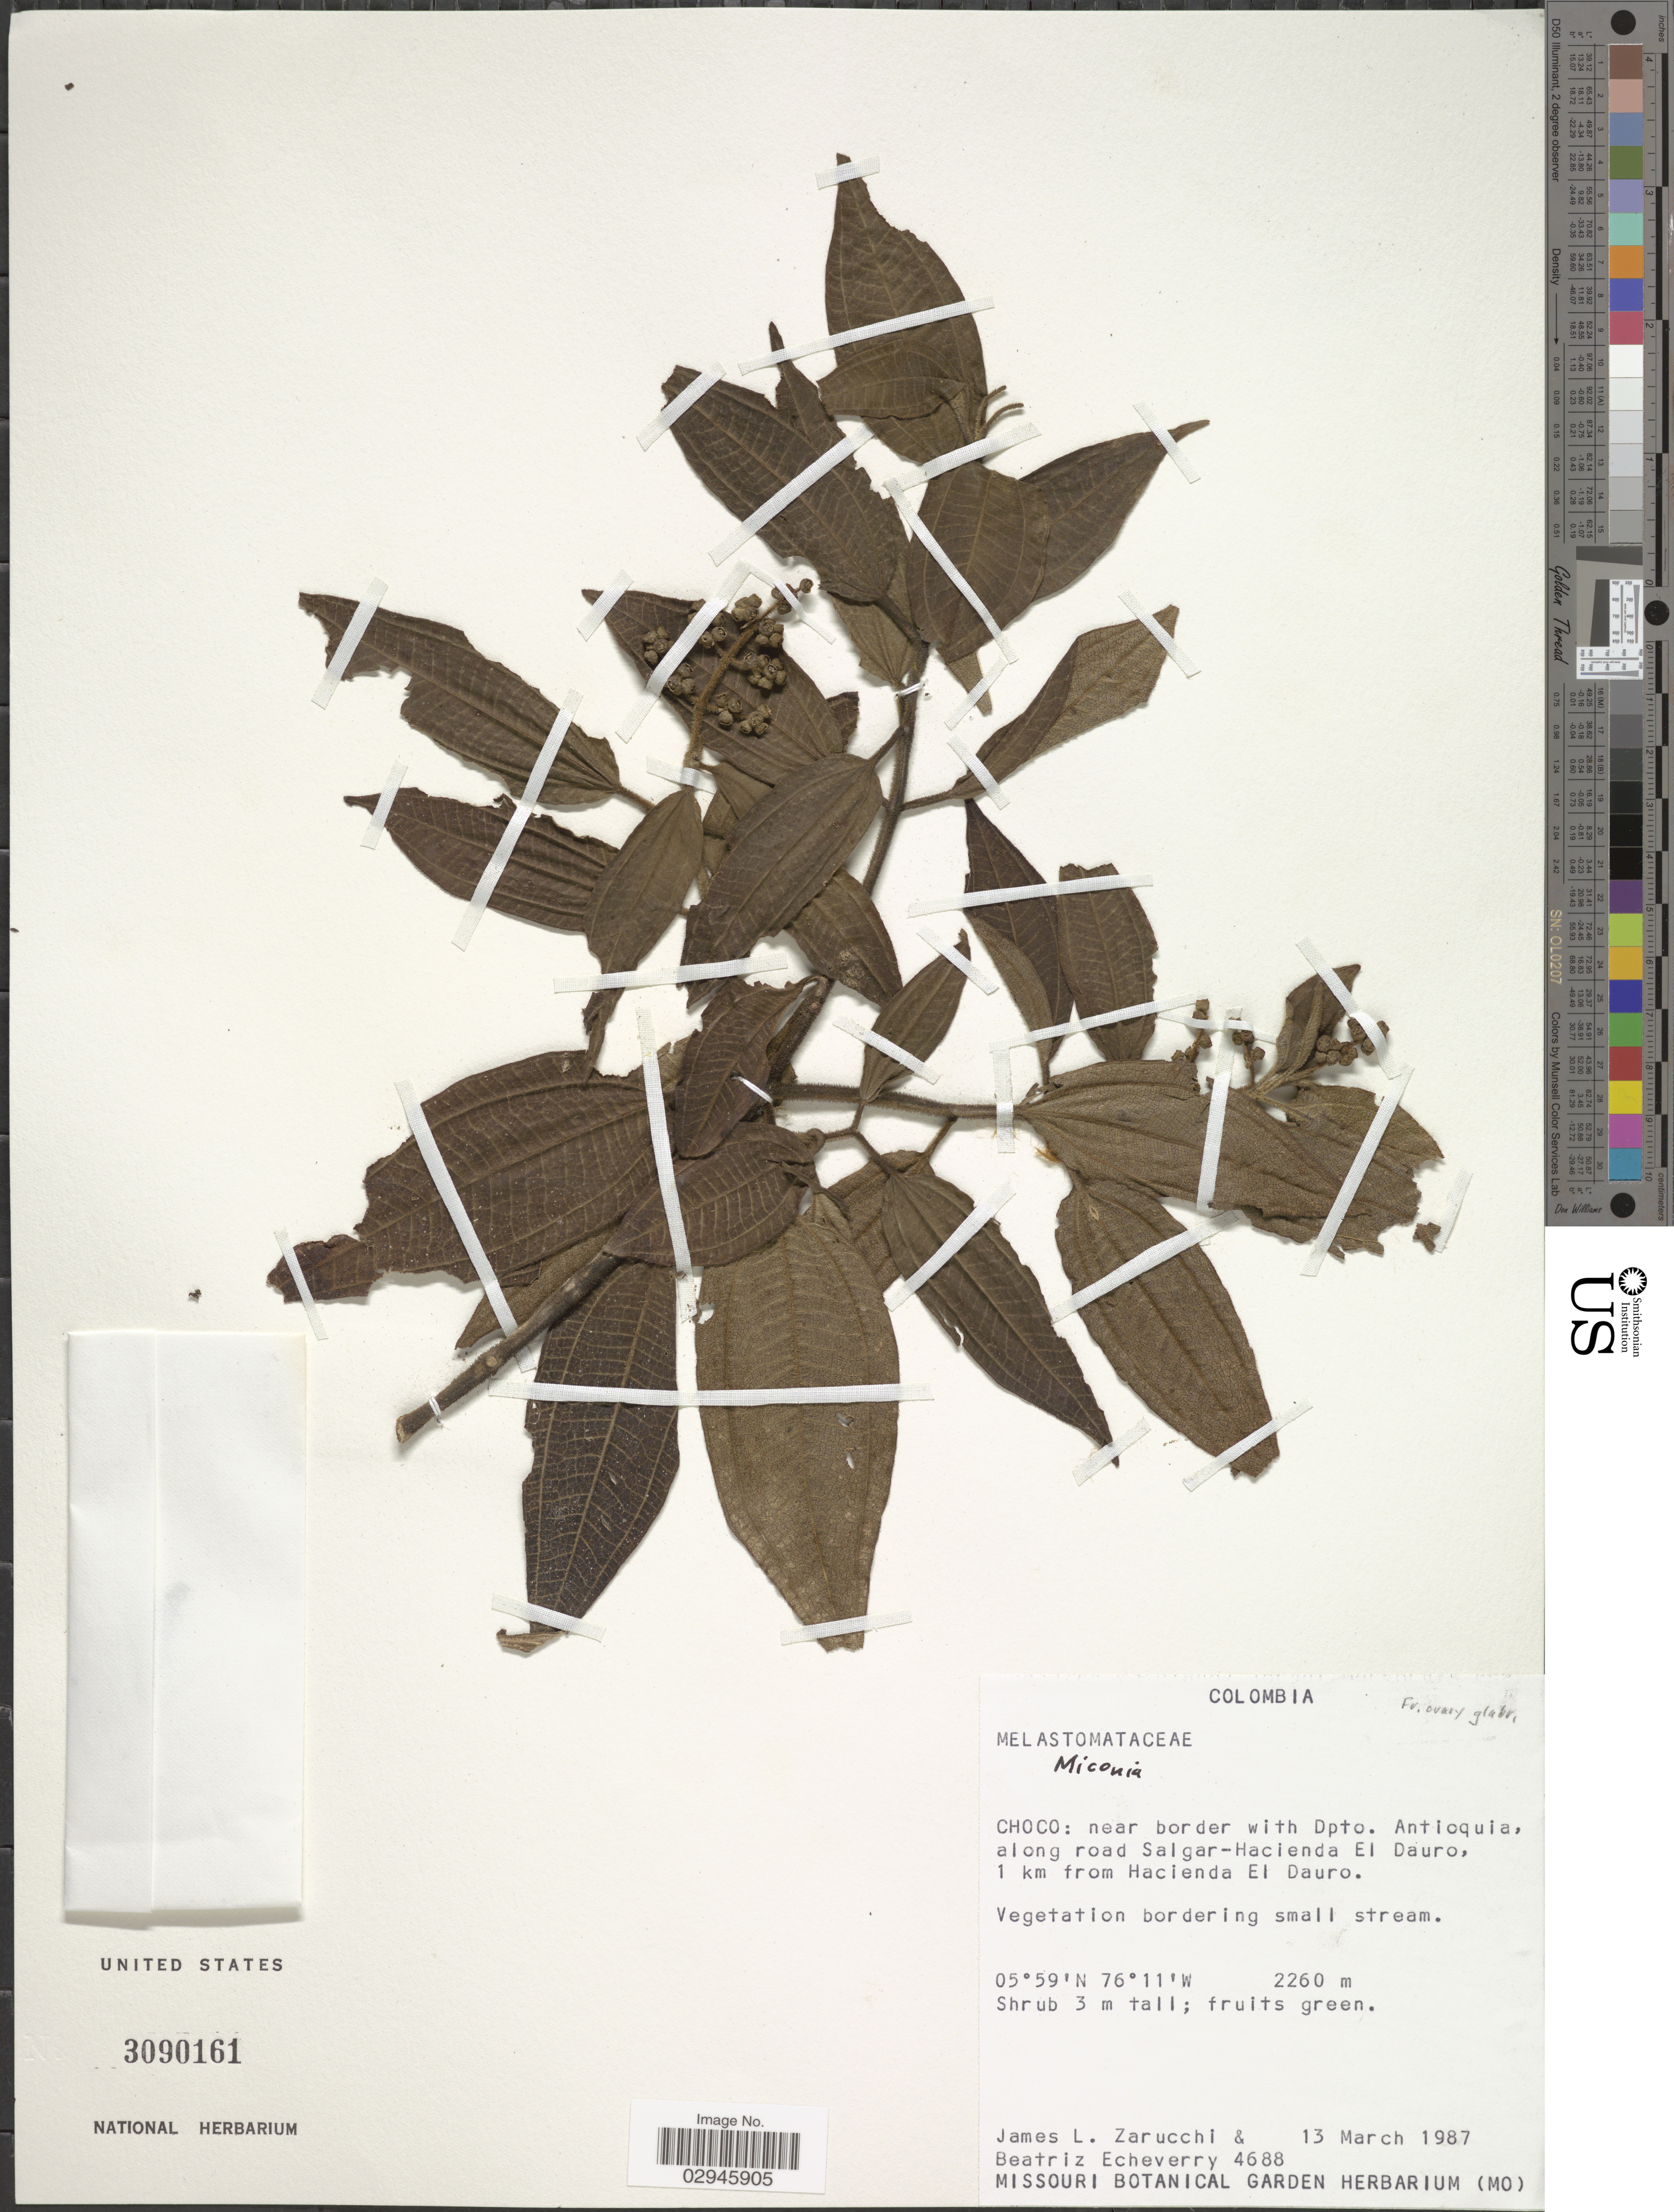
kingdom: Plantae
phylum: Tracheophyta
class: Magnoliopsida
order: Myrtales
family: Melastomataceae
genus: Miconia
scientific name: Miconia sp.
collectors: J. L. Zarucchi & B. Echeverry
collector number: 4688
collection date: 1987-03-13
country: Colombia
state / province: Chocó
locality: Near border with Dpto. Antioquia along road Salgar-Hacienda El Dauro, 1 km from Hacienda El Dauro.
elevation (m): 2260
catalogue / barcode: US 3090161